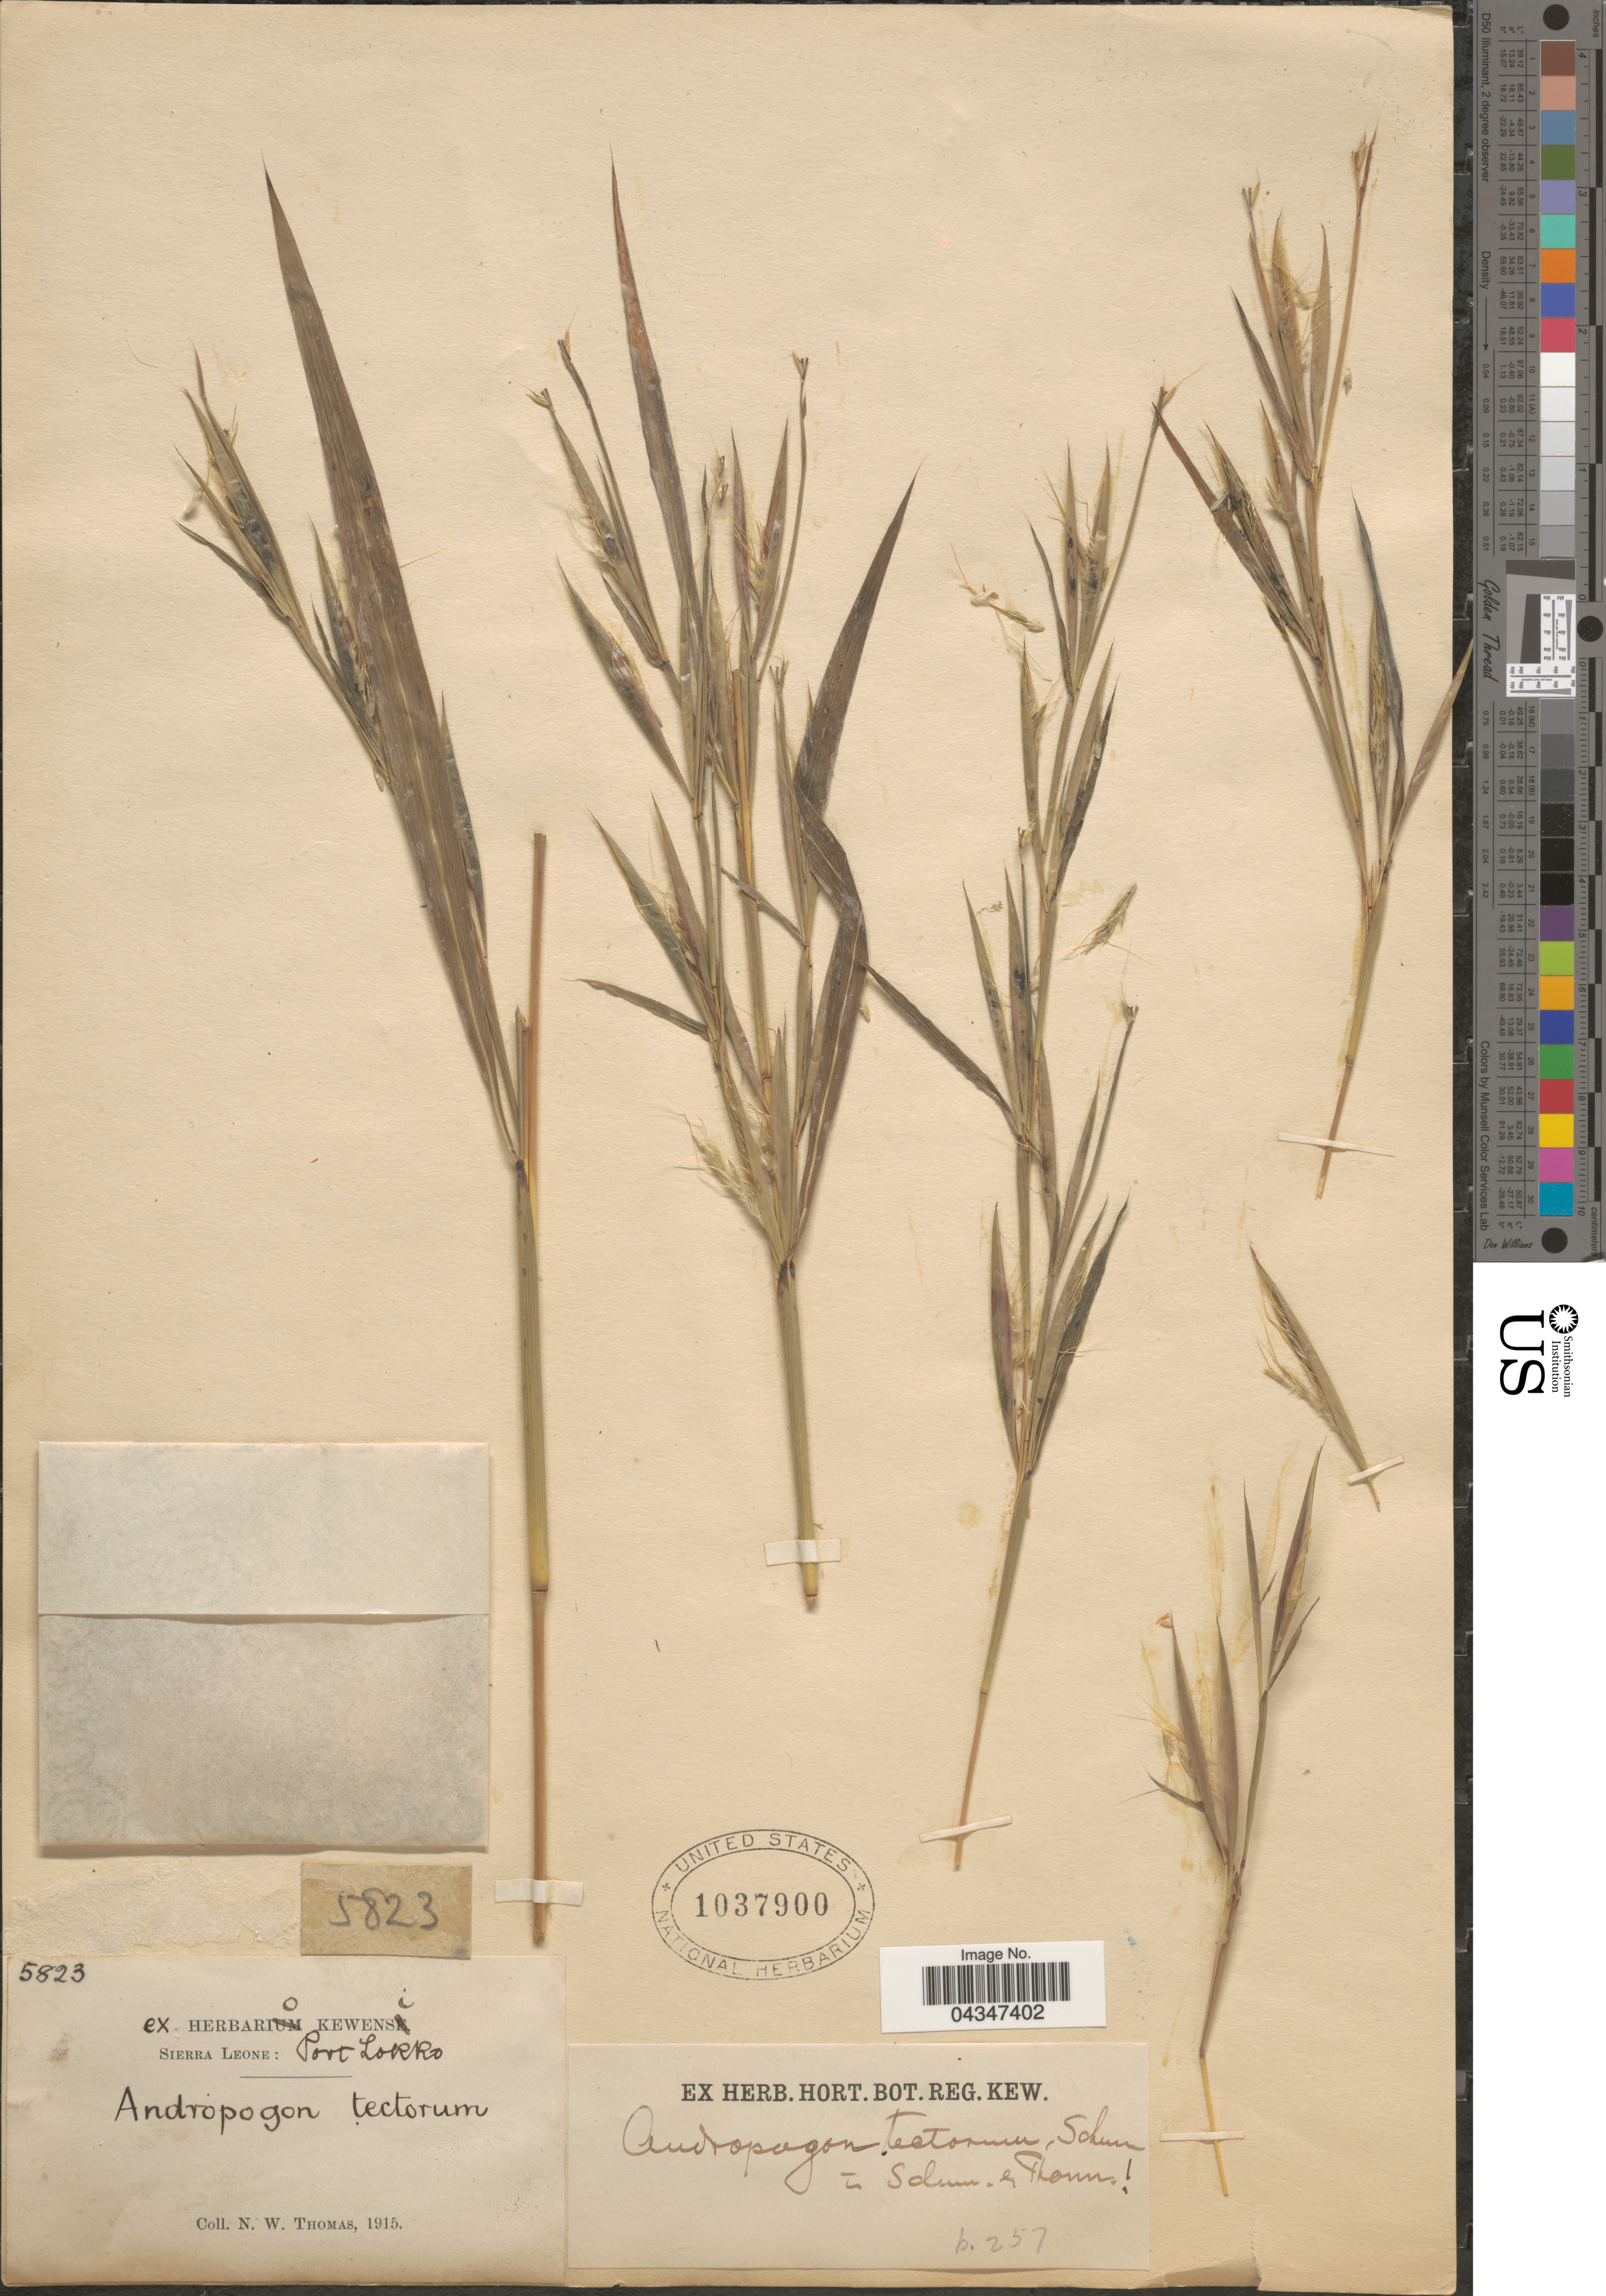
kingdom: Plantae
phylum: Tracheophyta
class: Liliopsida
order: Poales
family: Poaceae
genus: Andropogon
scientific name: Andropogon tectorum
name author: Schumach. & Thonn.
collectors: N. Thomas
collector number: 5823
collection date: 1915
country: Sierra Leone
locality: Port Lokko.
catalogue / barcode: US 1037900